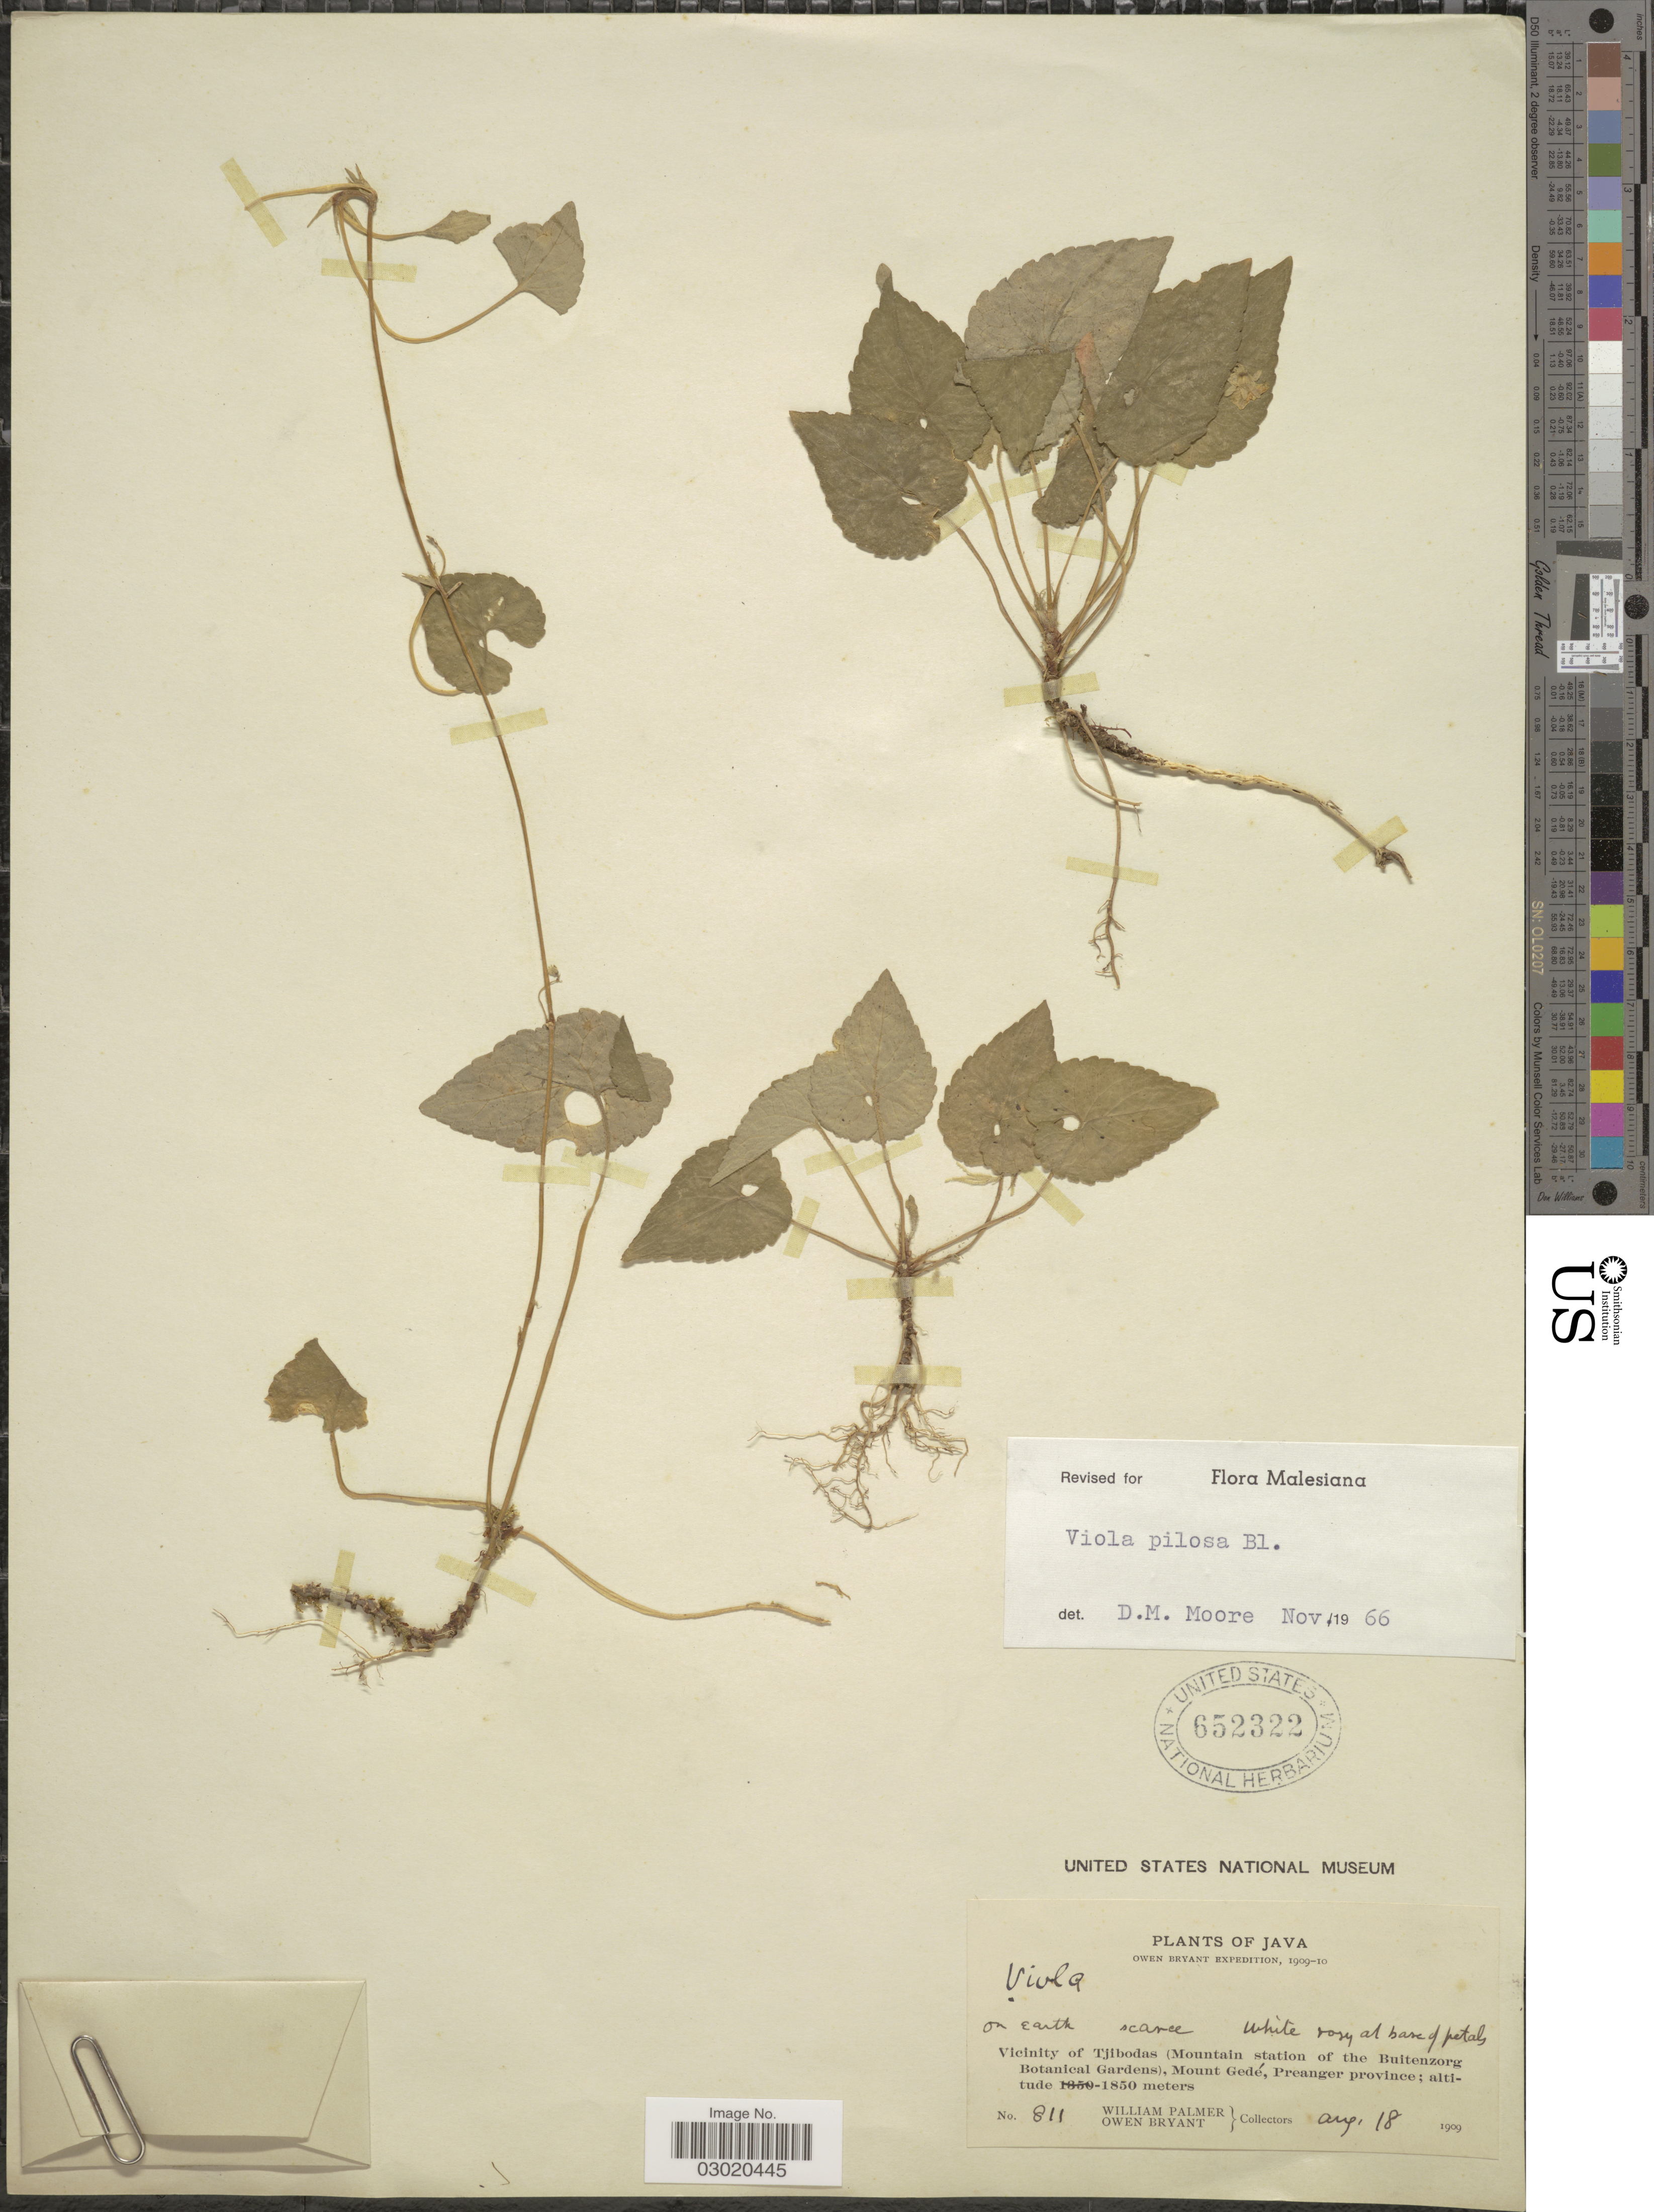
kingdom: Plantae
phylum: Tracheophyta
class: Magnoliopsida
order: Malpighiales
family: Violaceae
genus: Viola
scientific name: Viola pilosa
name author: Blume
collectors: W. Palmer & O. Bryant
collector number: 811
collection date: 1909-08-18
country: Indonesia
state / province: Java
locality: Vicinity of Tjibodas (Mountain station of the Buitenzorg Botanical Gardens), Mount Gedé, Preanger province.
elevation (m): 1850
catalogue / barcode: US 652322